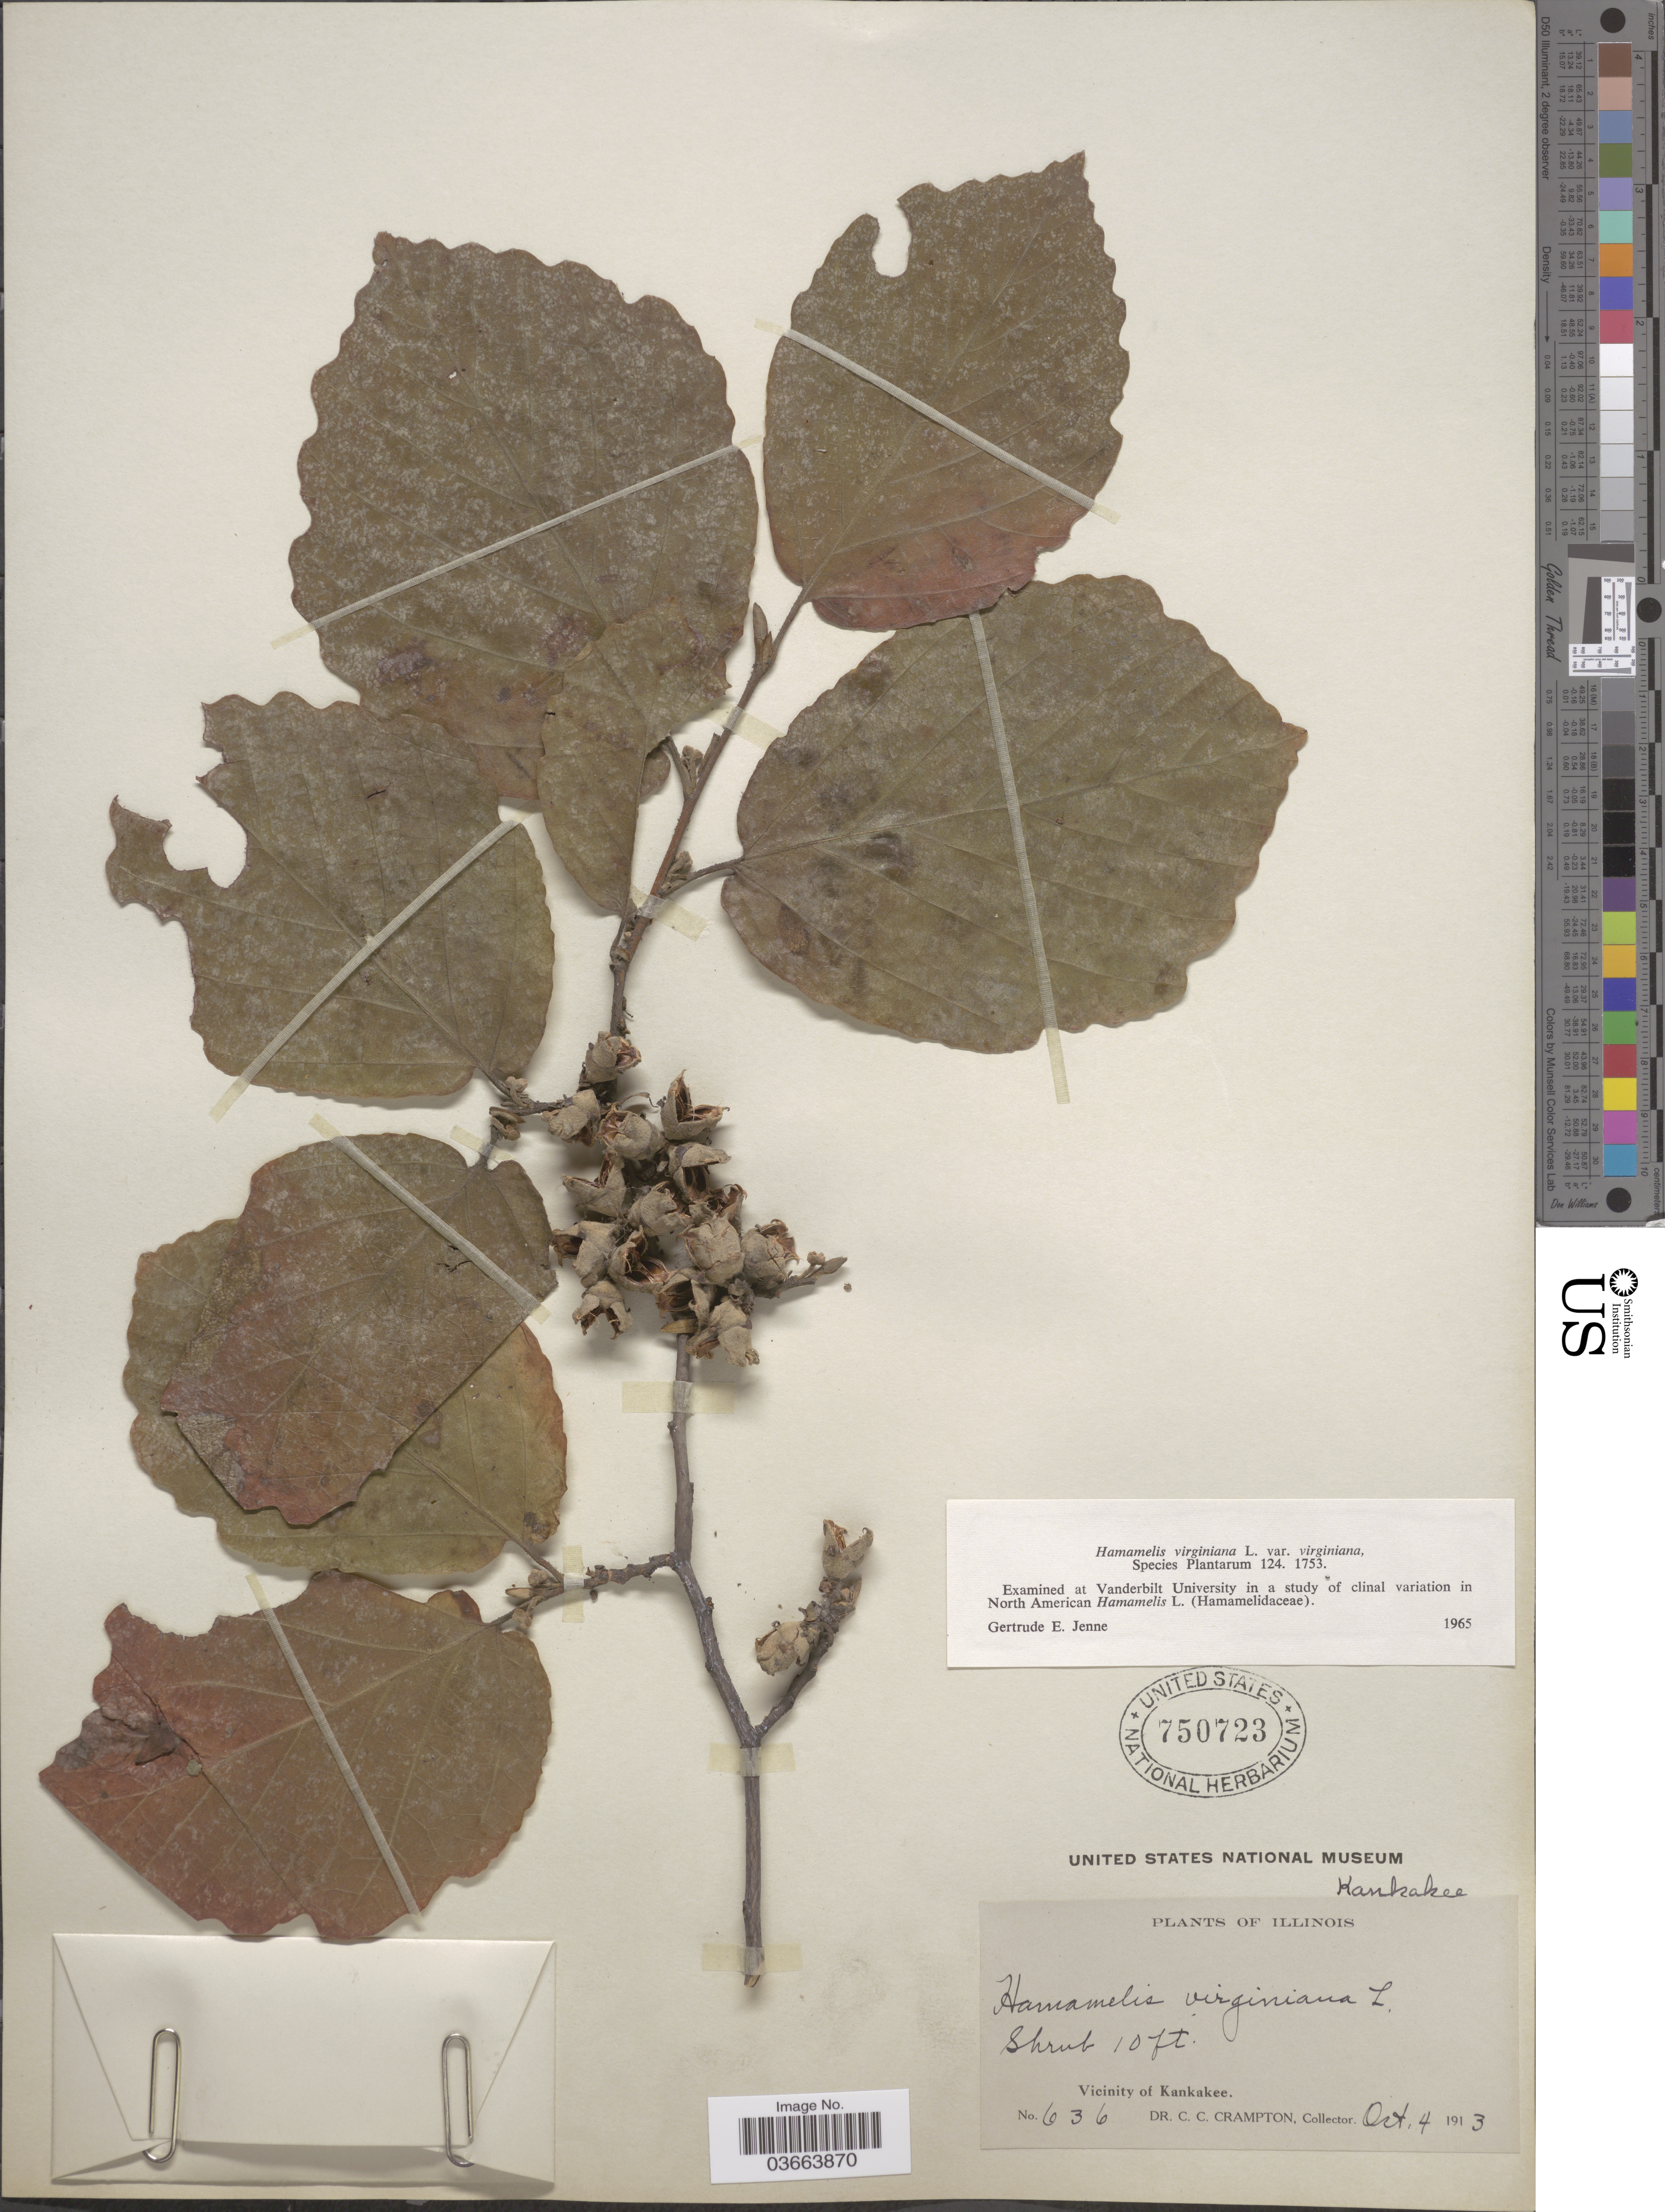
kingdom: Plantae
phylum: Tracheophyta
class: Magnoliopsida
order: Saxifragales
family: Hamamelidaceae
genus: Hamamelis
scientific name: Hamamelis virginiana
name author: L.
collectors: C. Crampton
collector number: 636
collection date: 1913-10-04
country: United States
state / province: Illinois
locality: Vicinity of Kankakee. Kankakee.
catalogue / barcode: US 750723